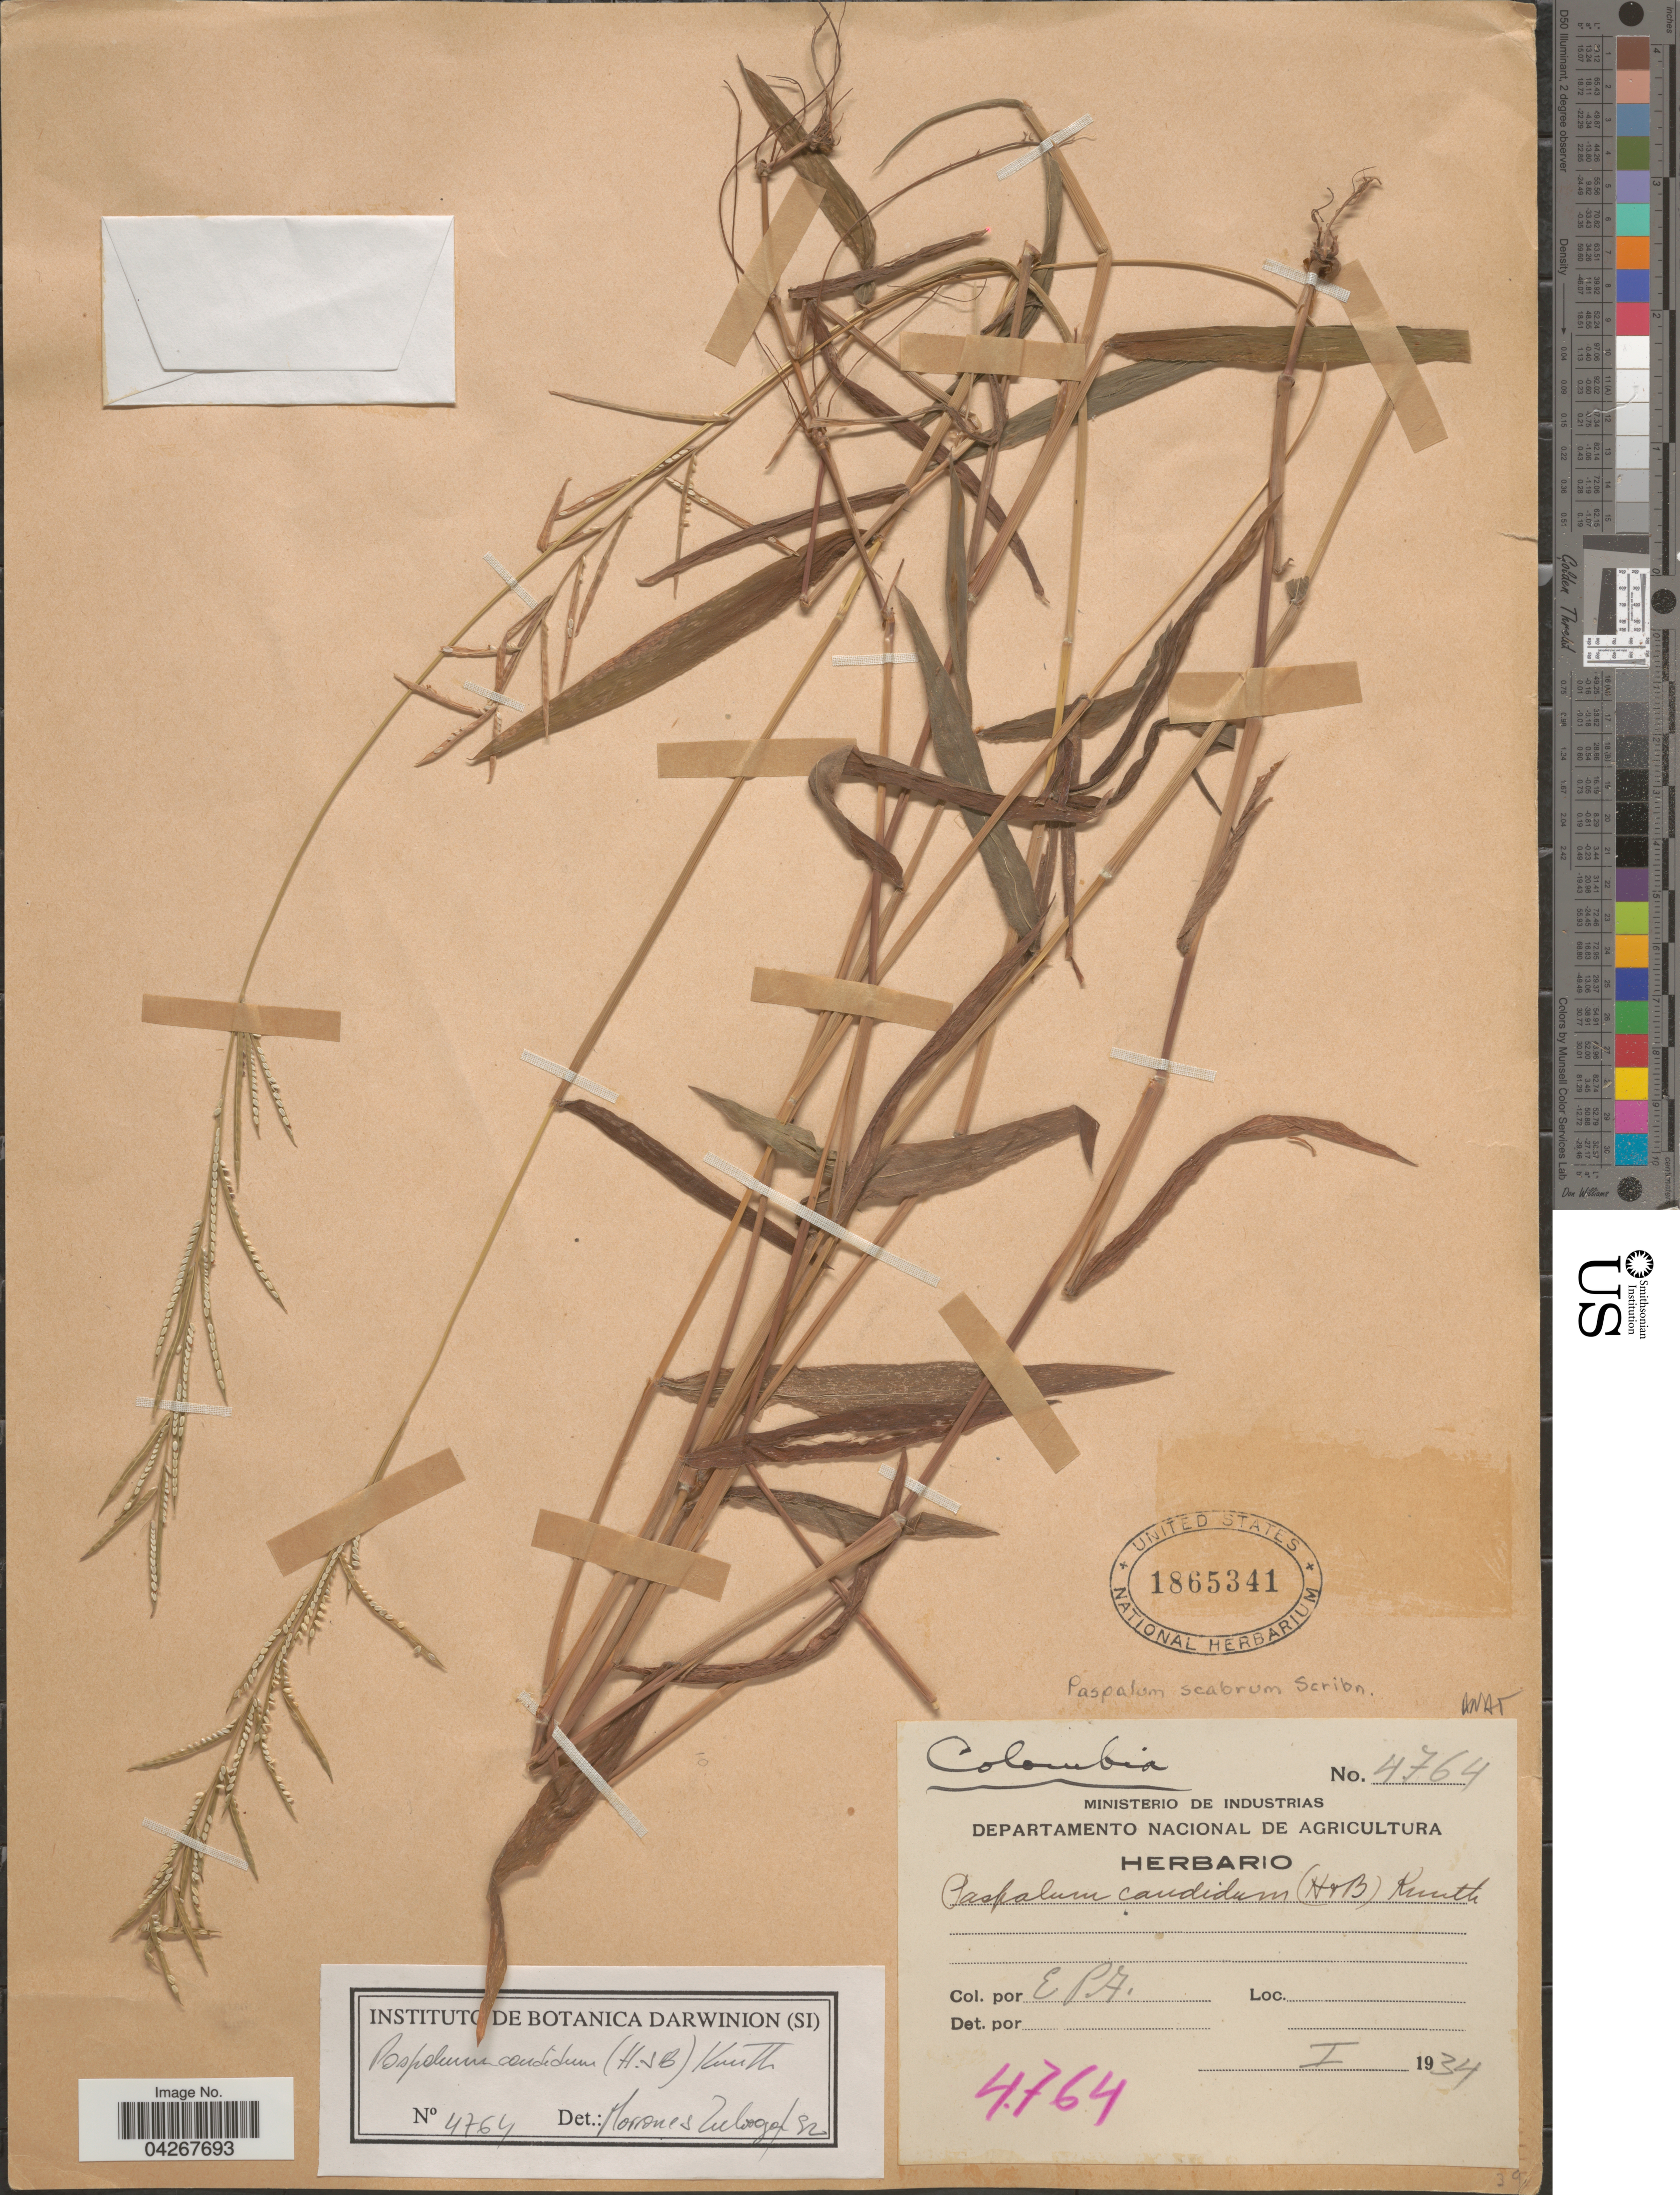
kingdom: Plantae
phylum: Tracheophyta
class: Liliopsida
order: Poales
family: Poaceae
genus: Paspalum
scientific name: Paspalum candidum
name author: (Humb. & Bonpl. ex Fleugge) Kunth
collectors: E. Pérez Arbeláez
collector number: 4764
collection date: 1934-01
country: Colombia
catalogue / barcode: US 1865341